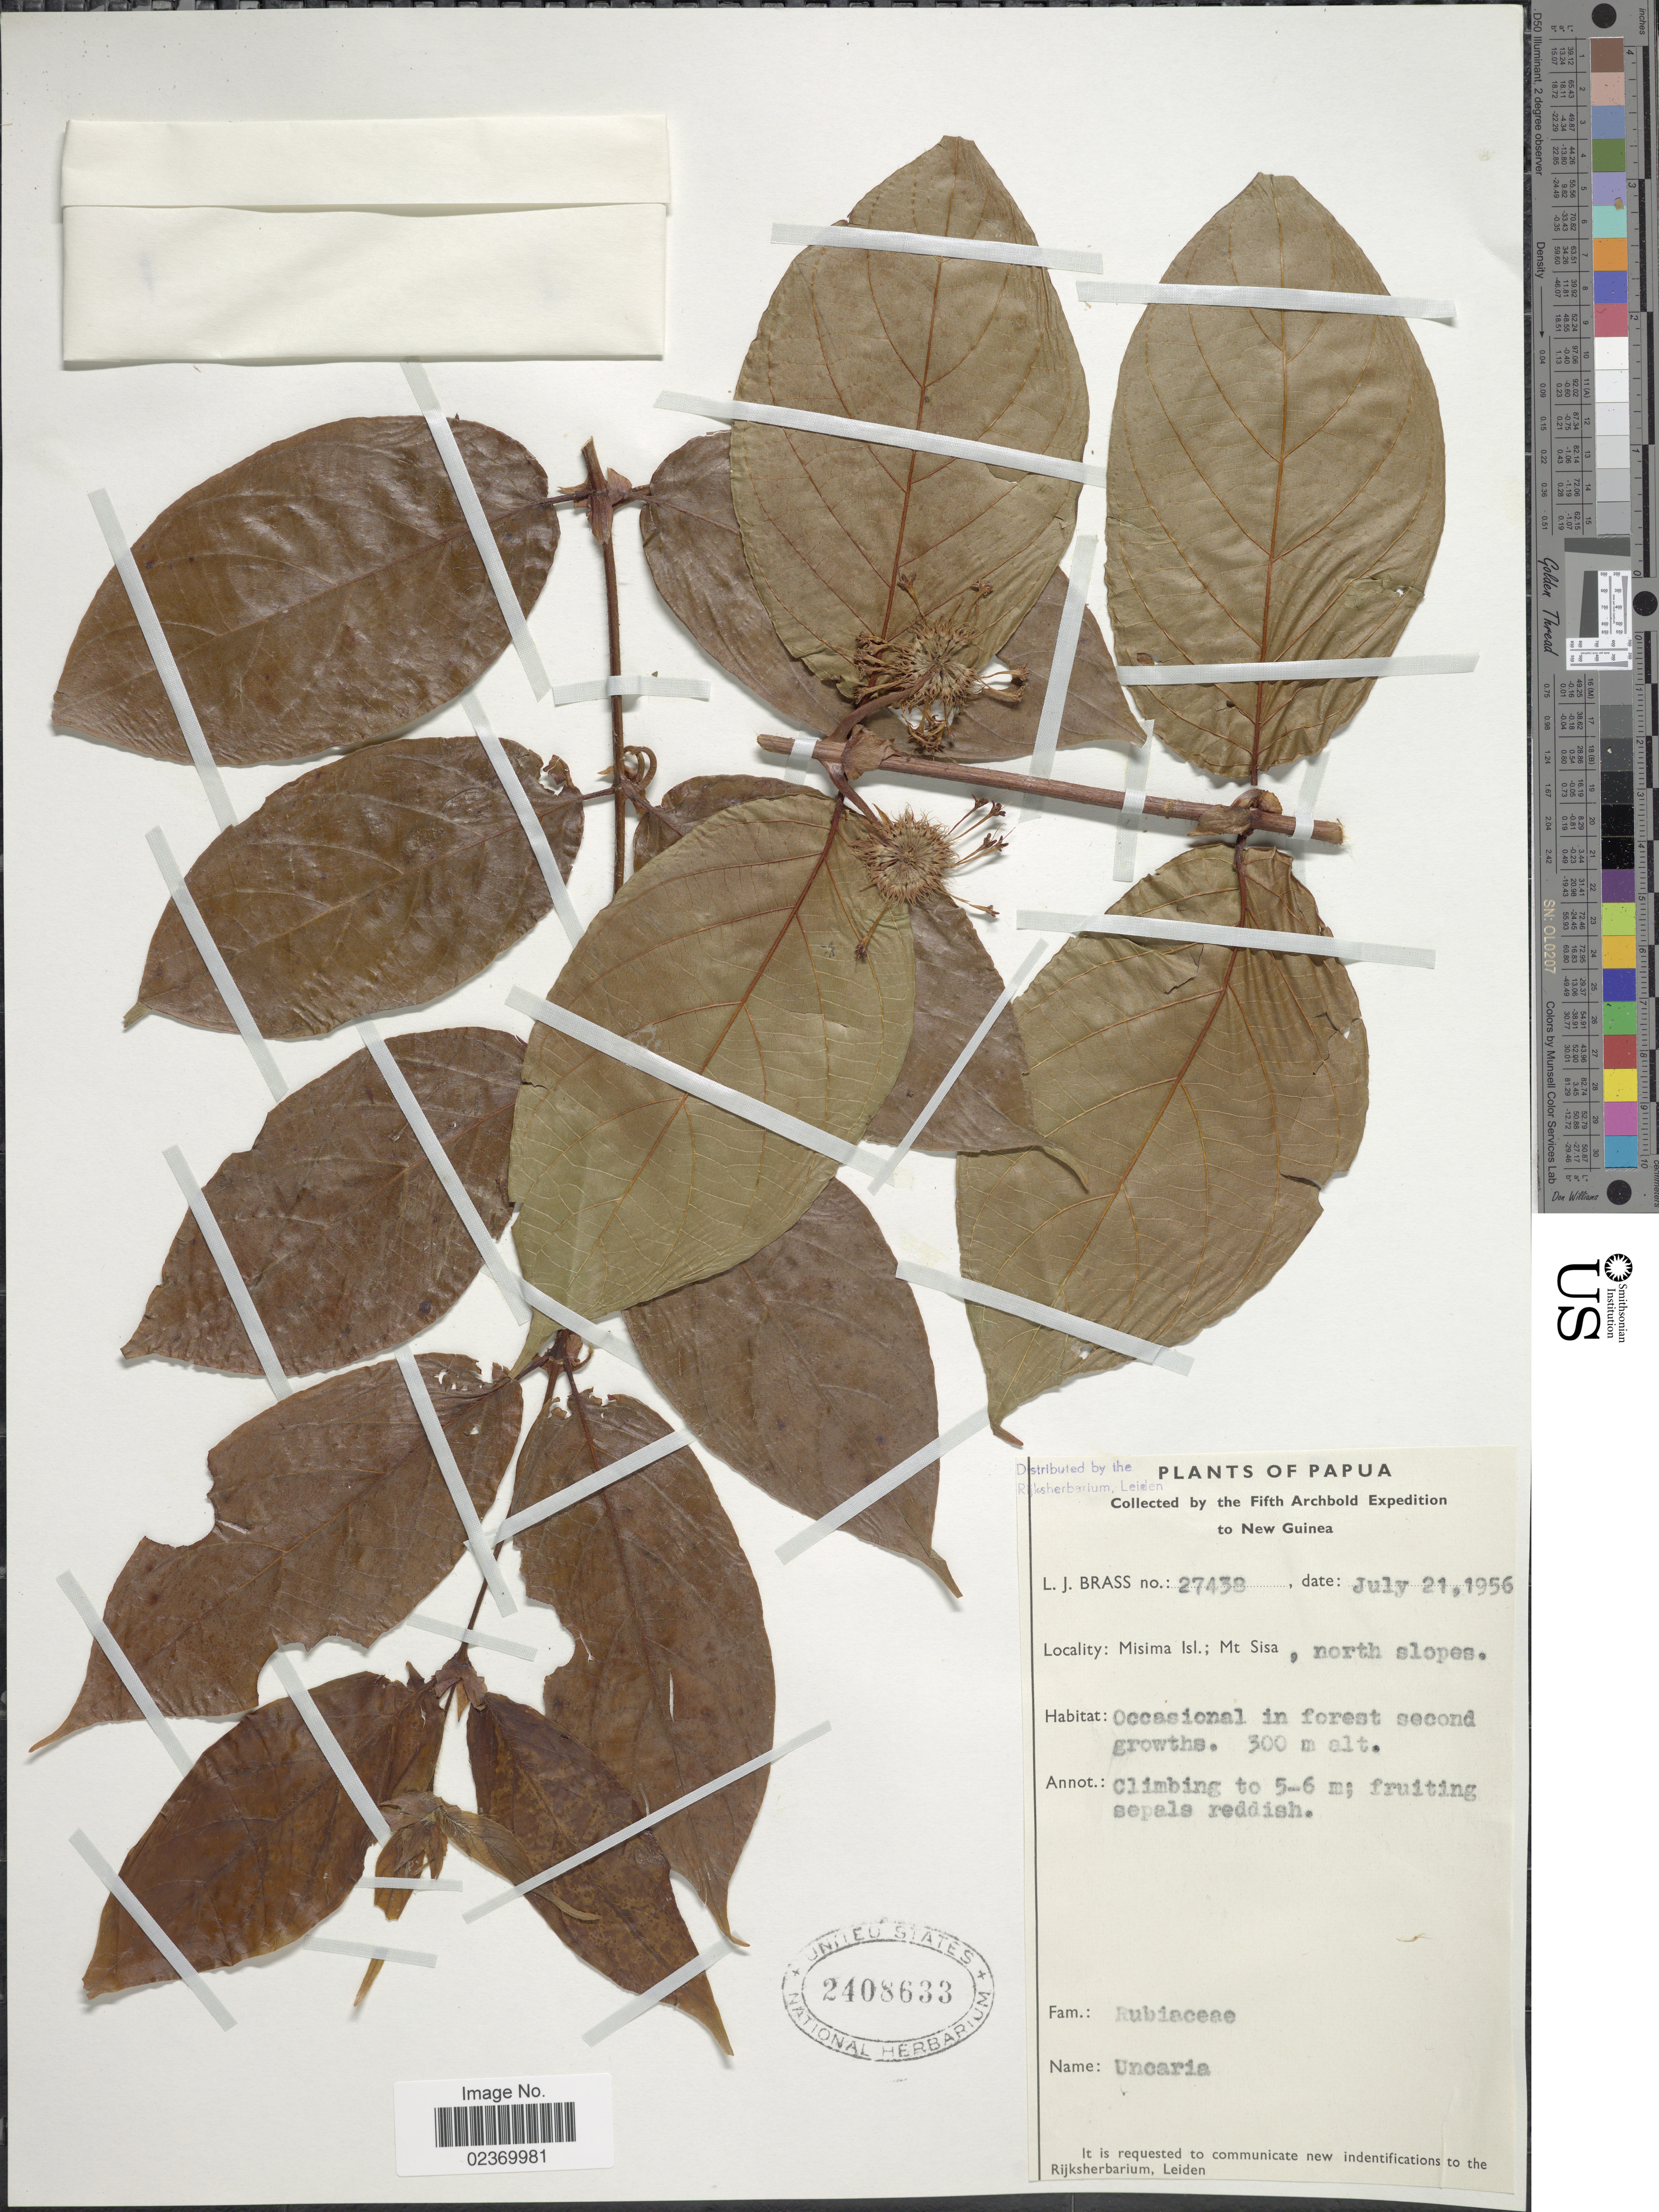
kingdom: Plantae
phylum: Tracheophyta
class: Magnoliopsida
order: Gentianales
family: Rubiaceae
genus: Uncaria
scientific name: Uncaria sp.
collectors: L. J. Brass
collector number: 27438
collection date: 1956-07-21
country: Papua New Guinea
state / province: Milne Bay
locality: New Guinea, Misima Isl; Mt Sisa, north slopes, Occasional in forest second growths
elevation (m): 300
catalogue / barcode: US 2408633